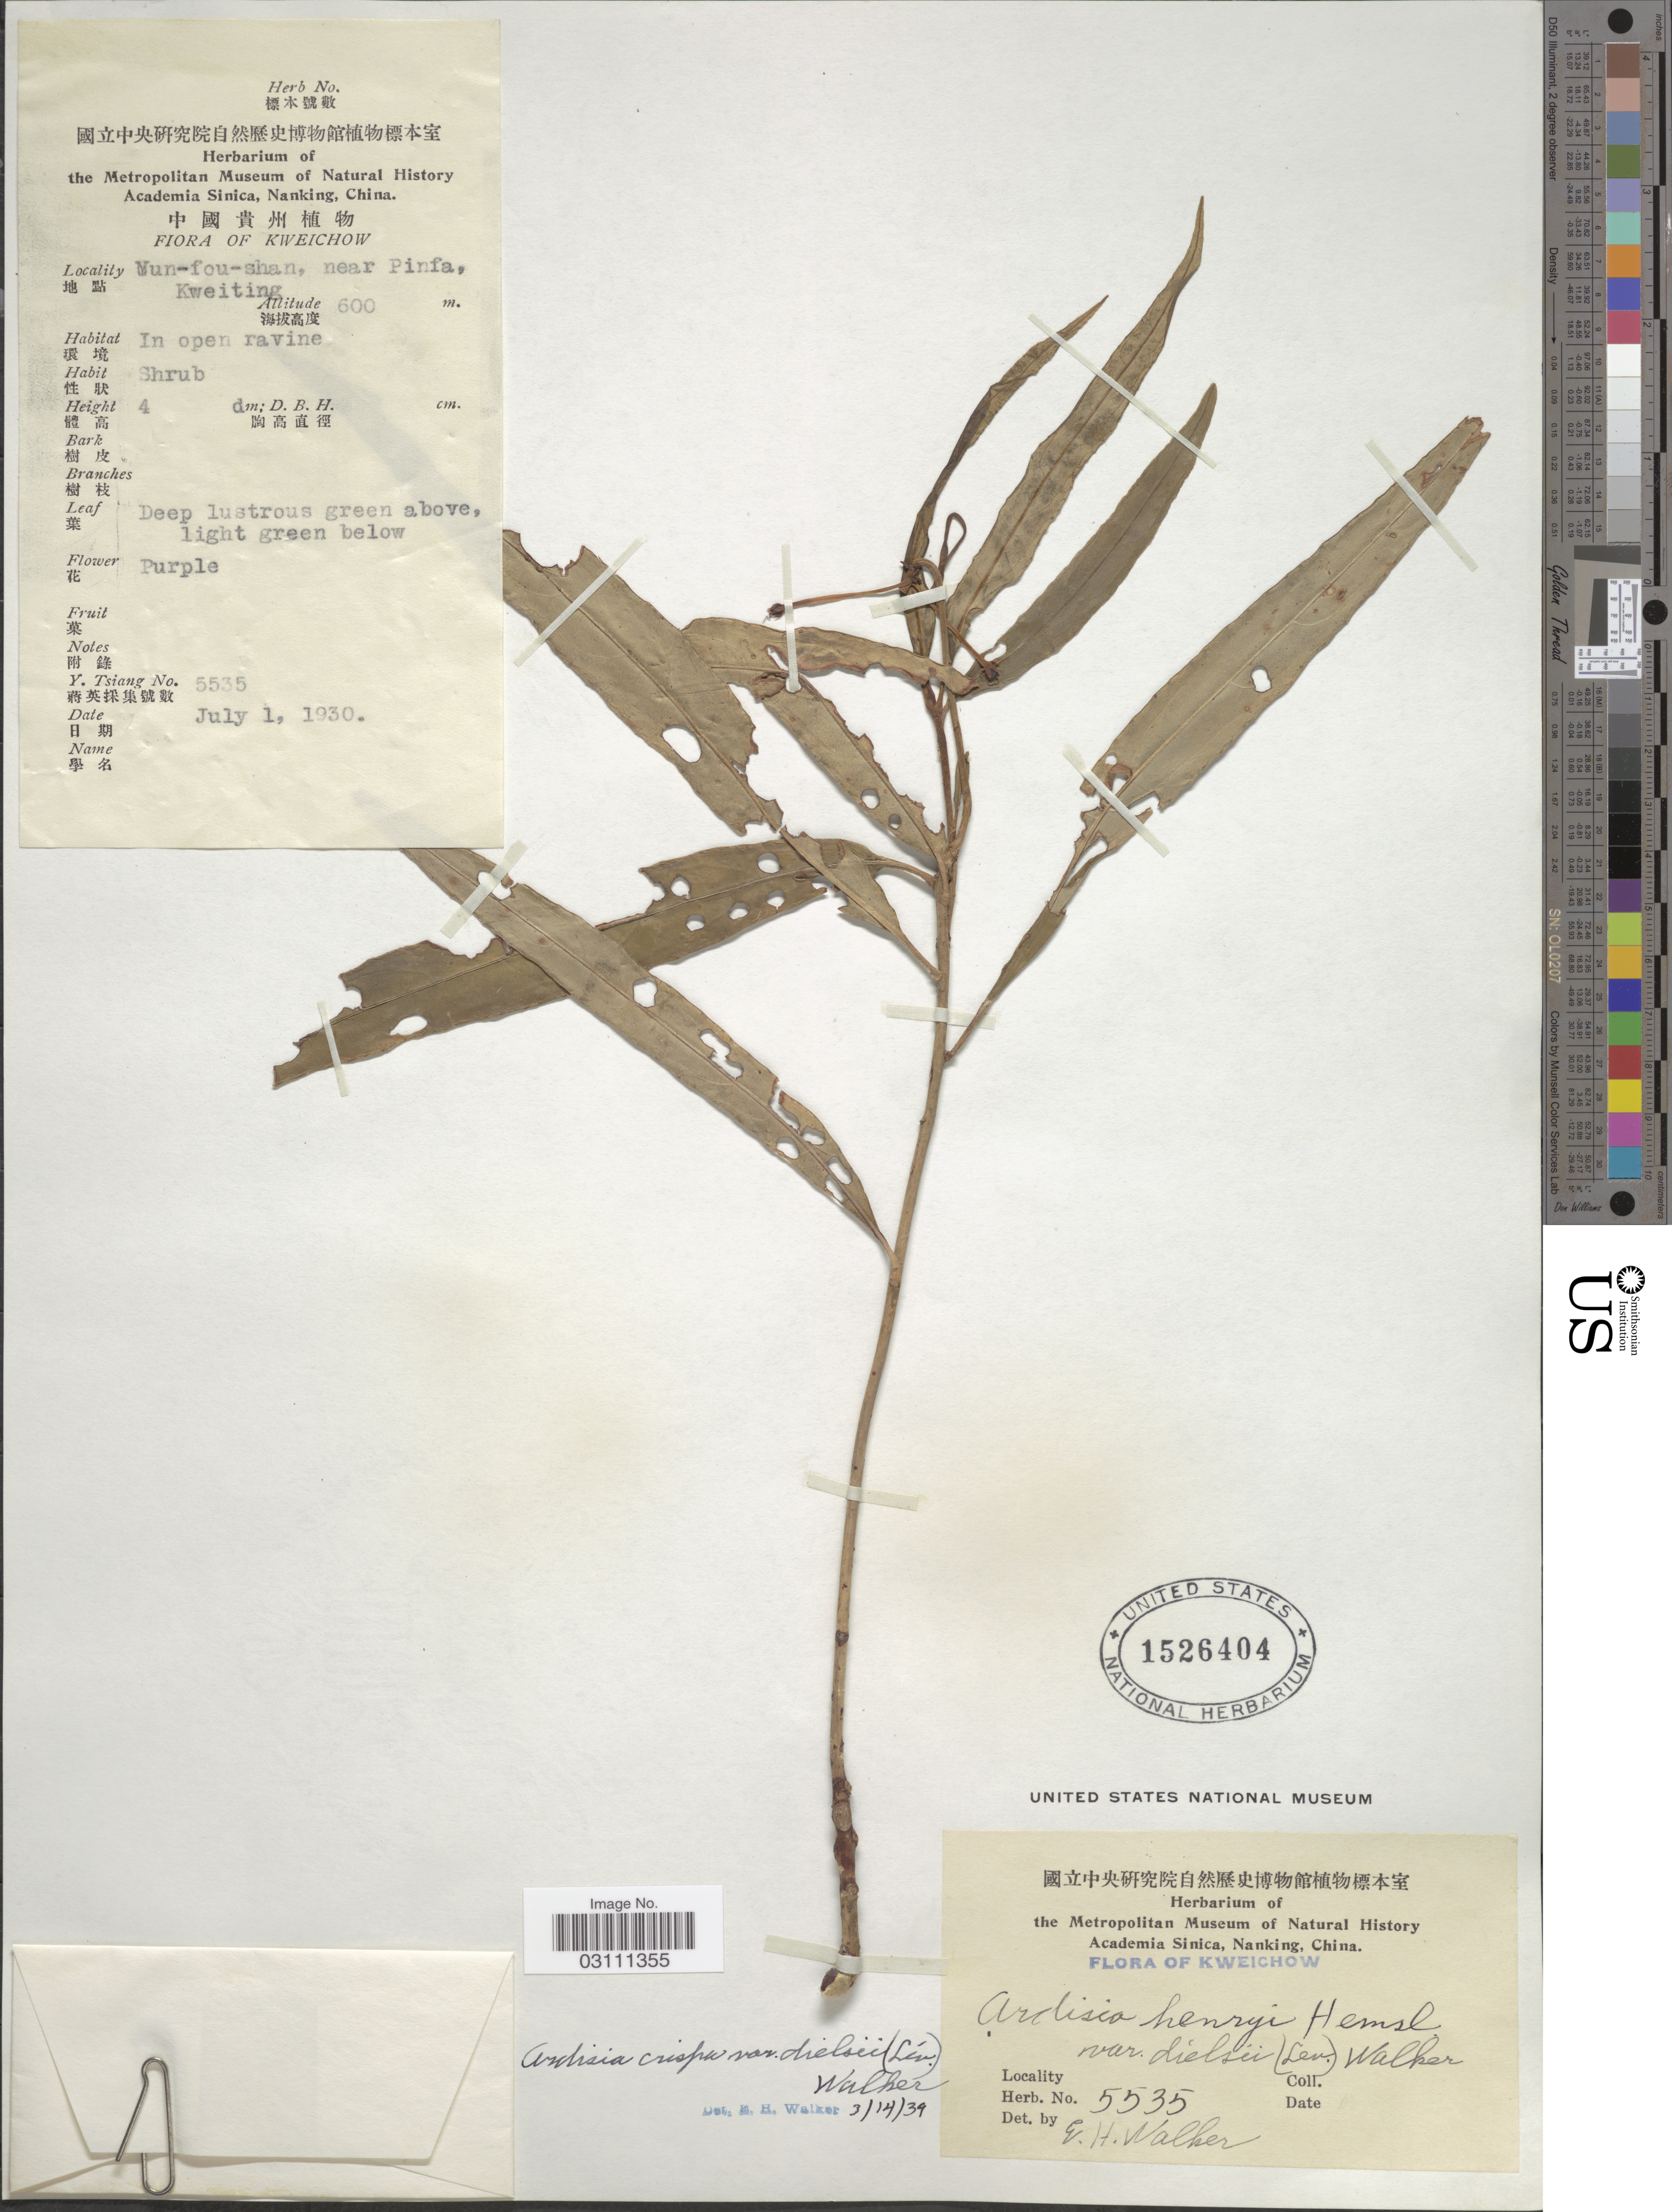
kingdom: Plantae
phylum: Tracheophyta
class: Magnoliopsida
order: Ericales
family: Primulaceae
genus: Ardisia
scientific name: Ardisia henryi var. dielsii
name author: (H. Lév.) E. Walker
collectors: Y. Tsiang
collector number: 5535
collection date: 1930-07-01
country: China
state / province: Guizhou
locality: Kweichow. Mun-fou-shan, near Pinfa, Kweiting.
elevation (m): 600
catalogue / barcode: US 1526404